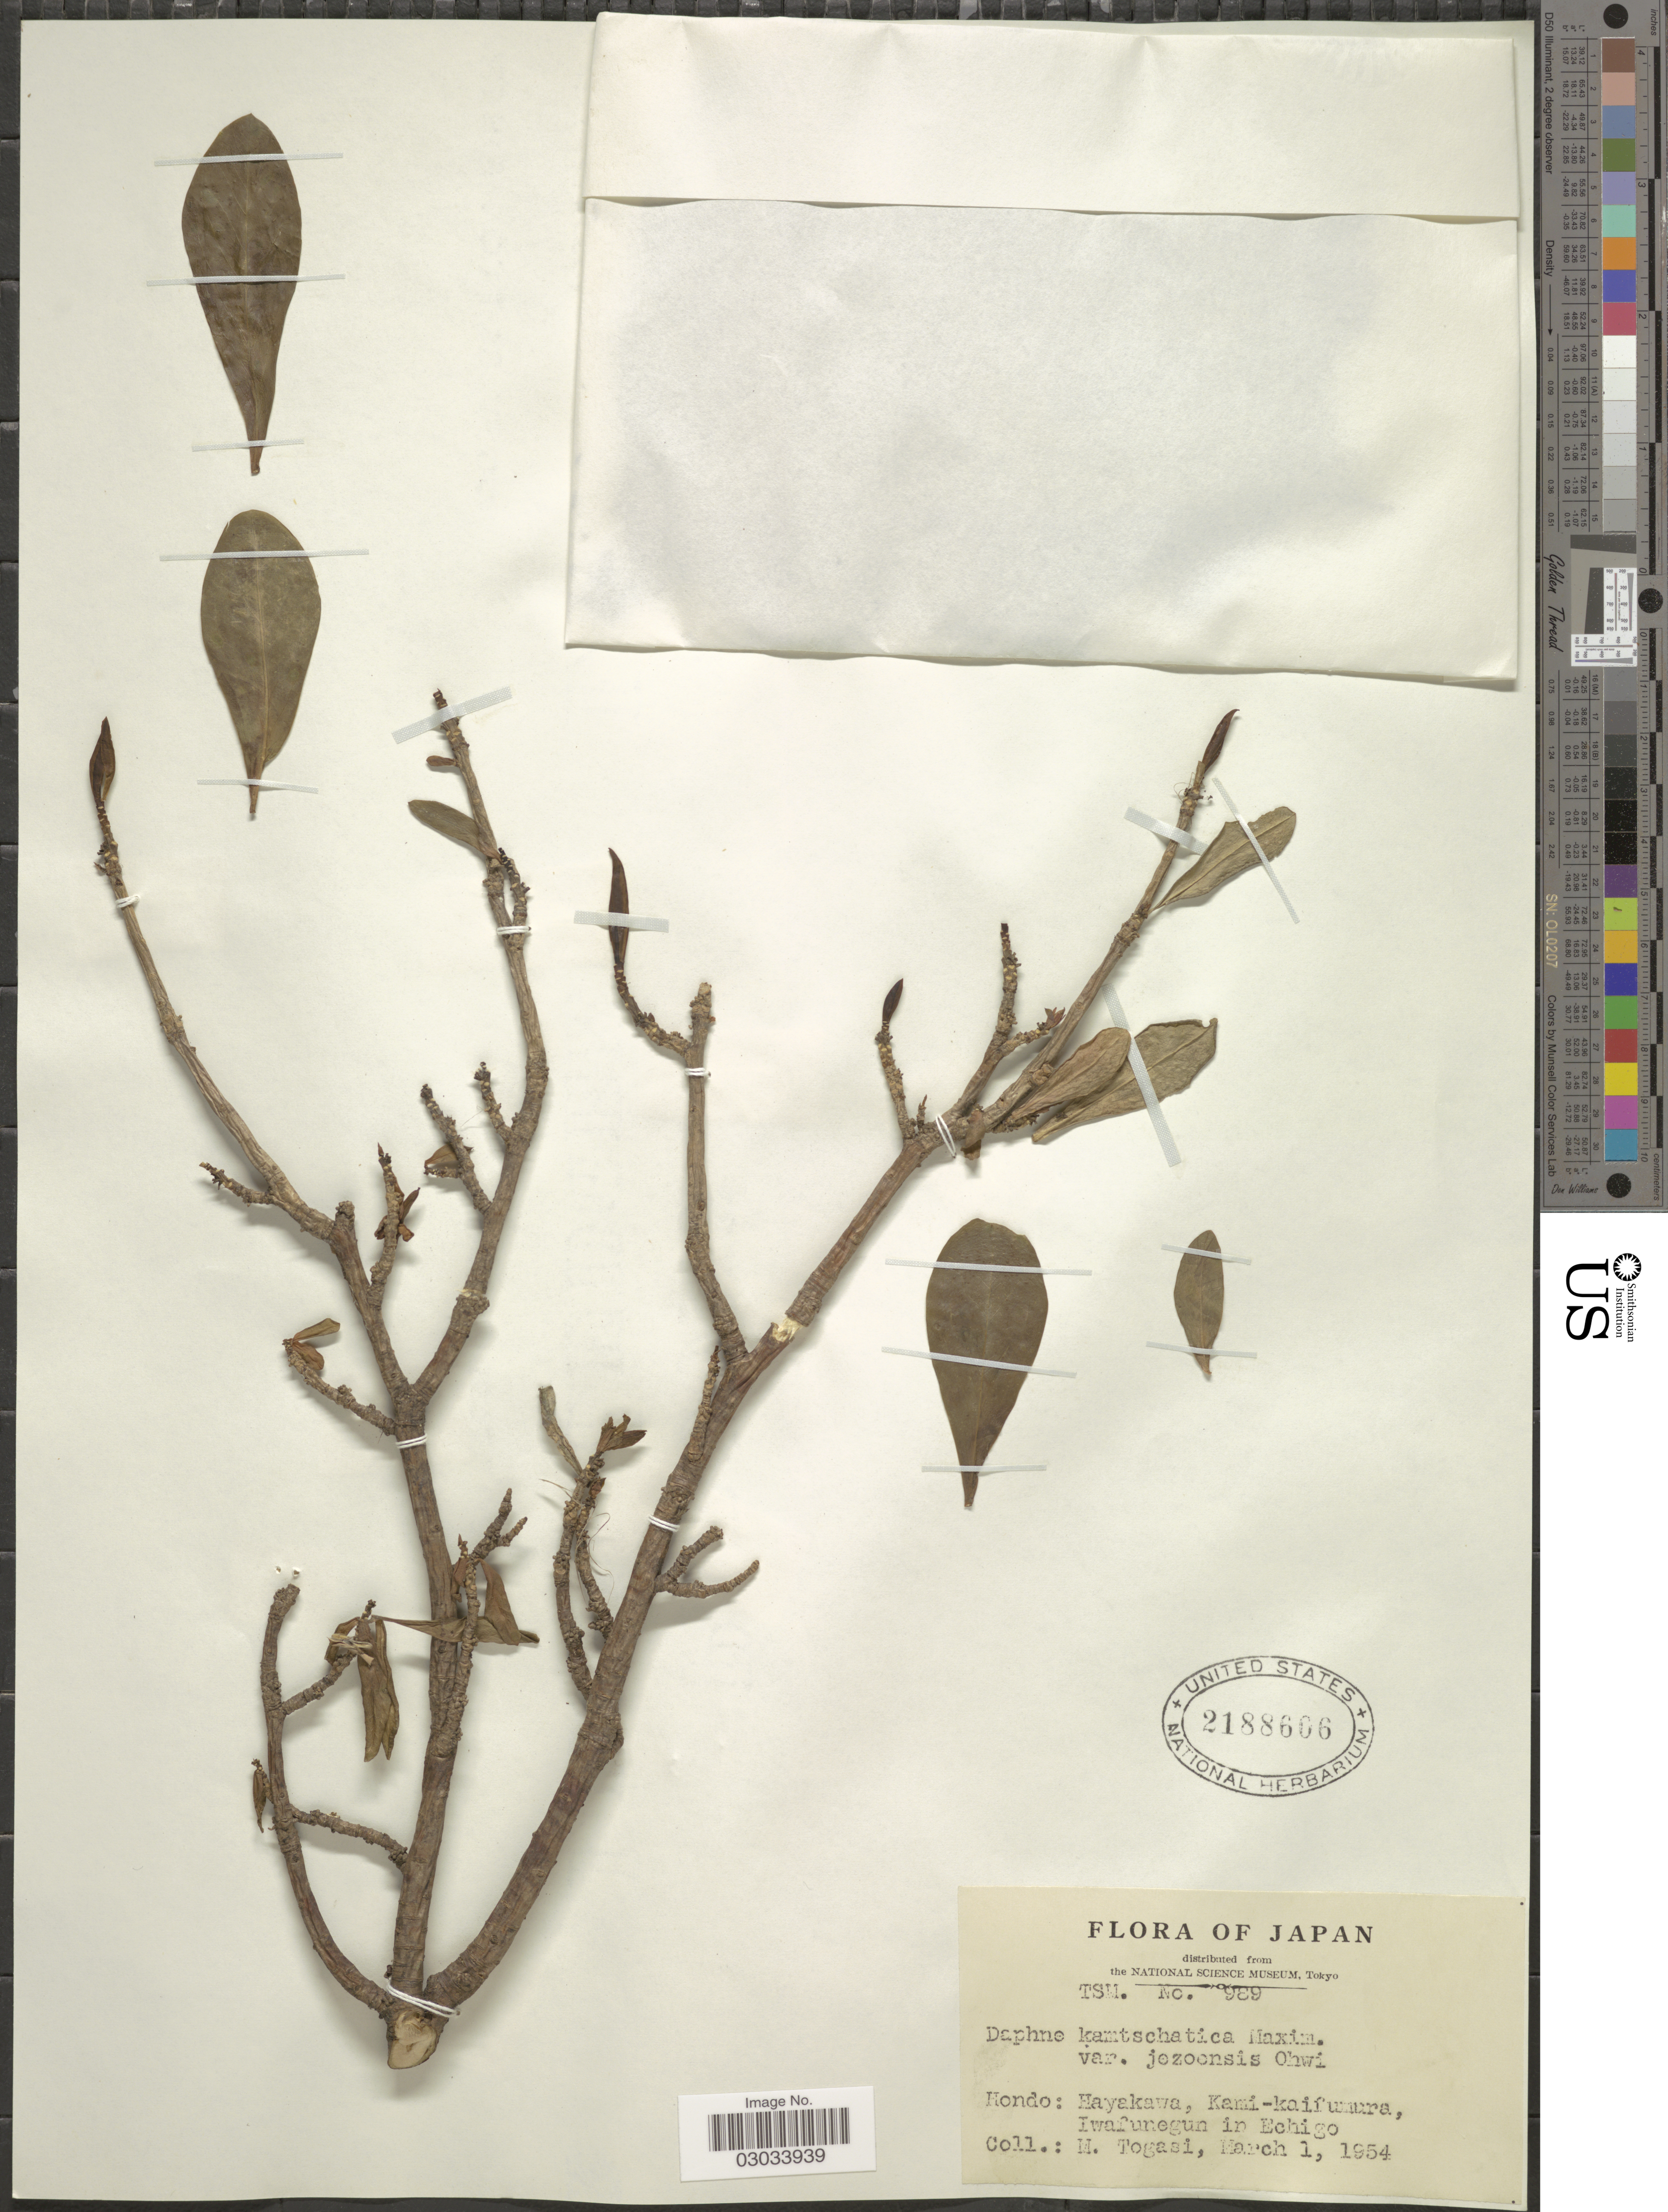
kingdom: Plantae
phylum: Tracheophyta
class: Magnoliopsida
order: Malvales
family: Thymelaeaceae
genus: Daphne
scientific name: Daphne kamtschatica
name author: Maxim.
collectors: M. Togasi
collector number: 989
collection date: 1954-03-01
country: Japan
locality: Hondo: Hayakawa, Kami-kaifumura, Iwafunegun in Echigo.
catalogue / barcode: US 2188606